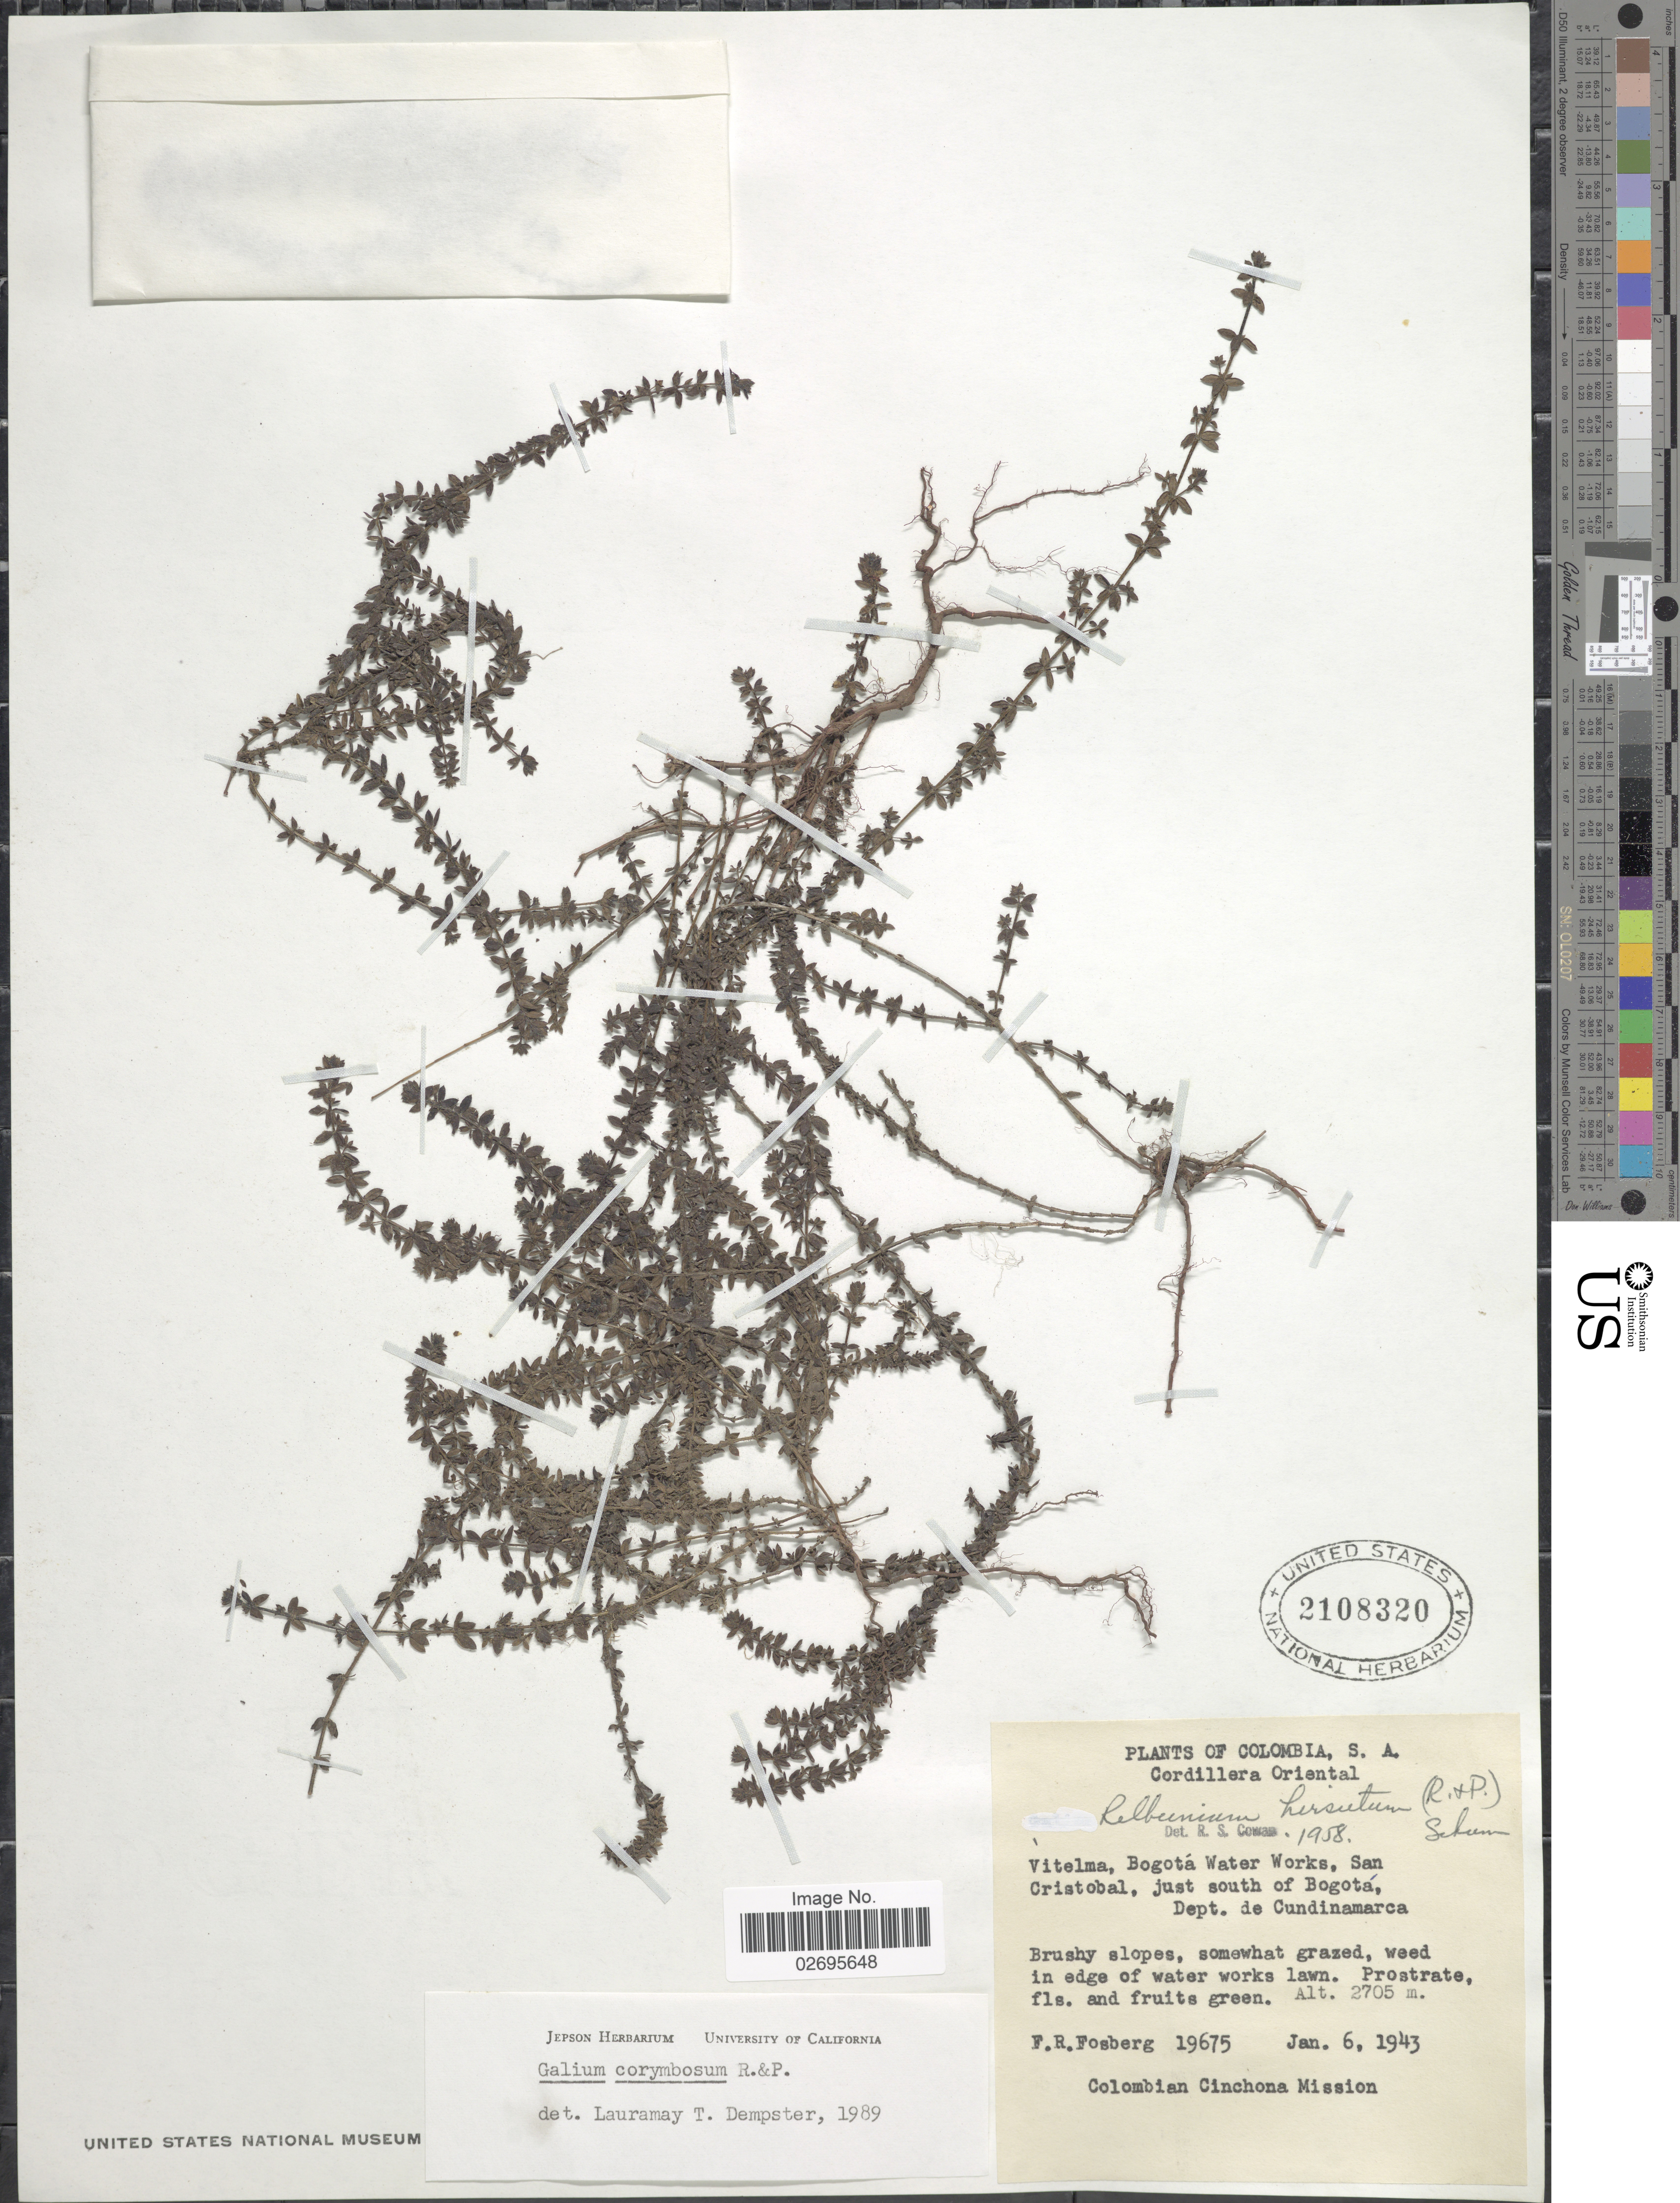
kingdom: Plantae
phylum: Tracheophyta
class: Magnoliopsida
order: Gentianales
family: Rubiaceae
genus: Galium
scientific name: Galium corymbosum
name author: Ruiz & Pav.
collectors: F. R. Fosberg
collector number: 19675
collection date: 1943-01-06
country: Colombia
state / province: Cundinamarca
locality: Cordillera Oriental, Vitelma, Bogota Water Works, San Cristobal, just south of Bogota, Dept. de Cundinamarca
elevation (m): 2705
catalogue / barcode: US 2108320